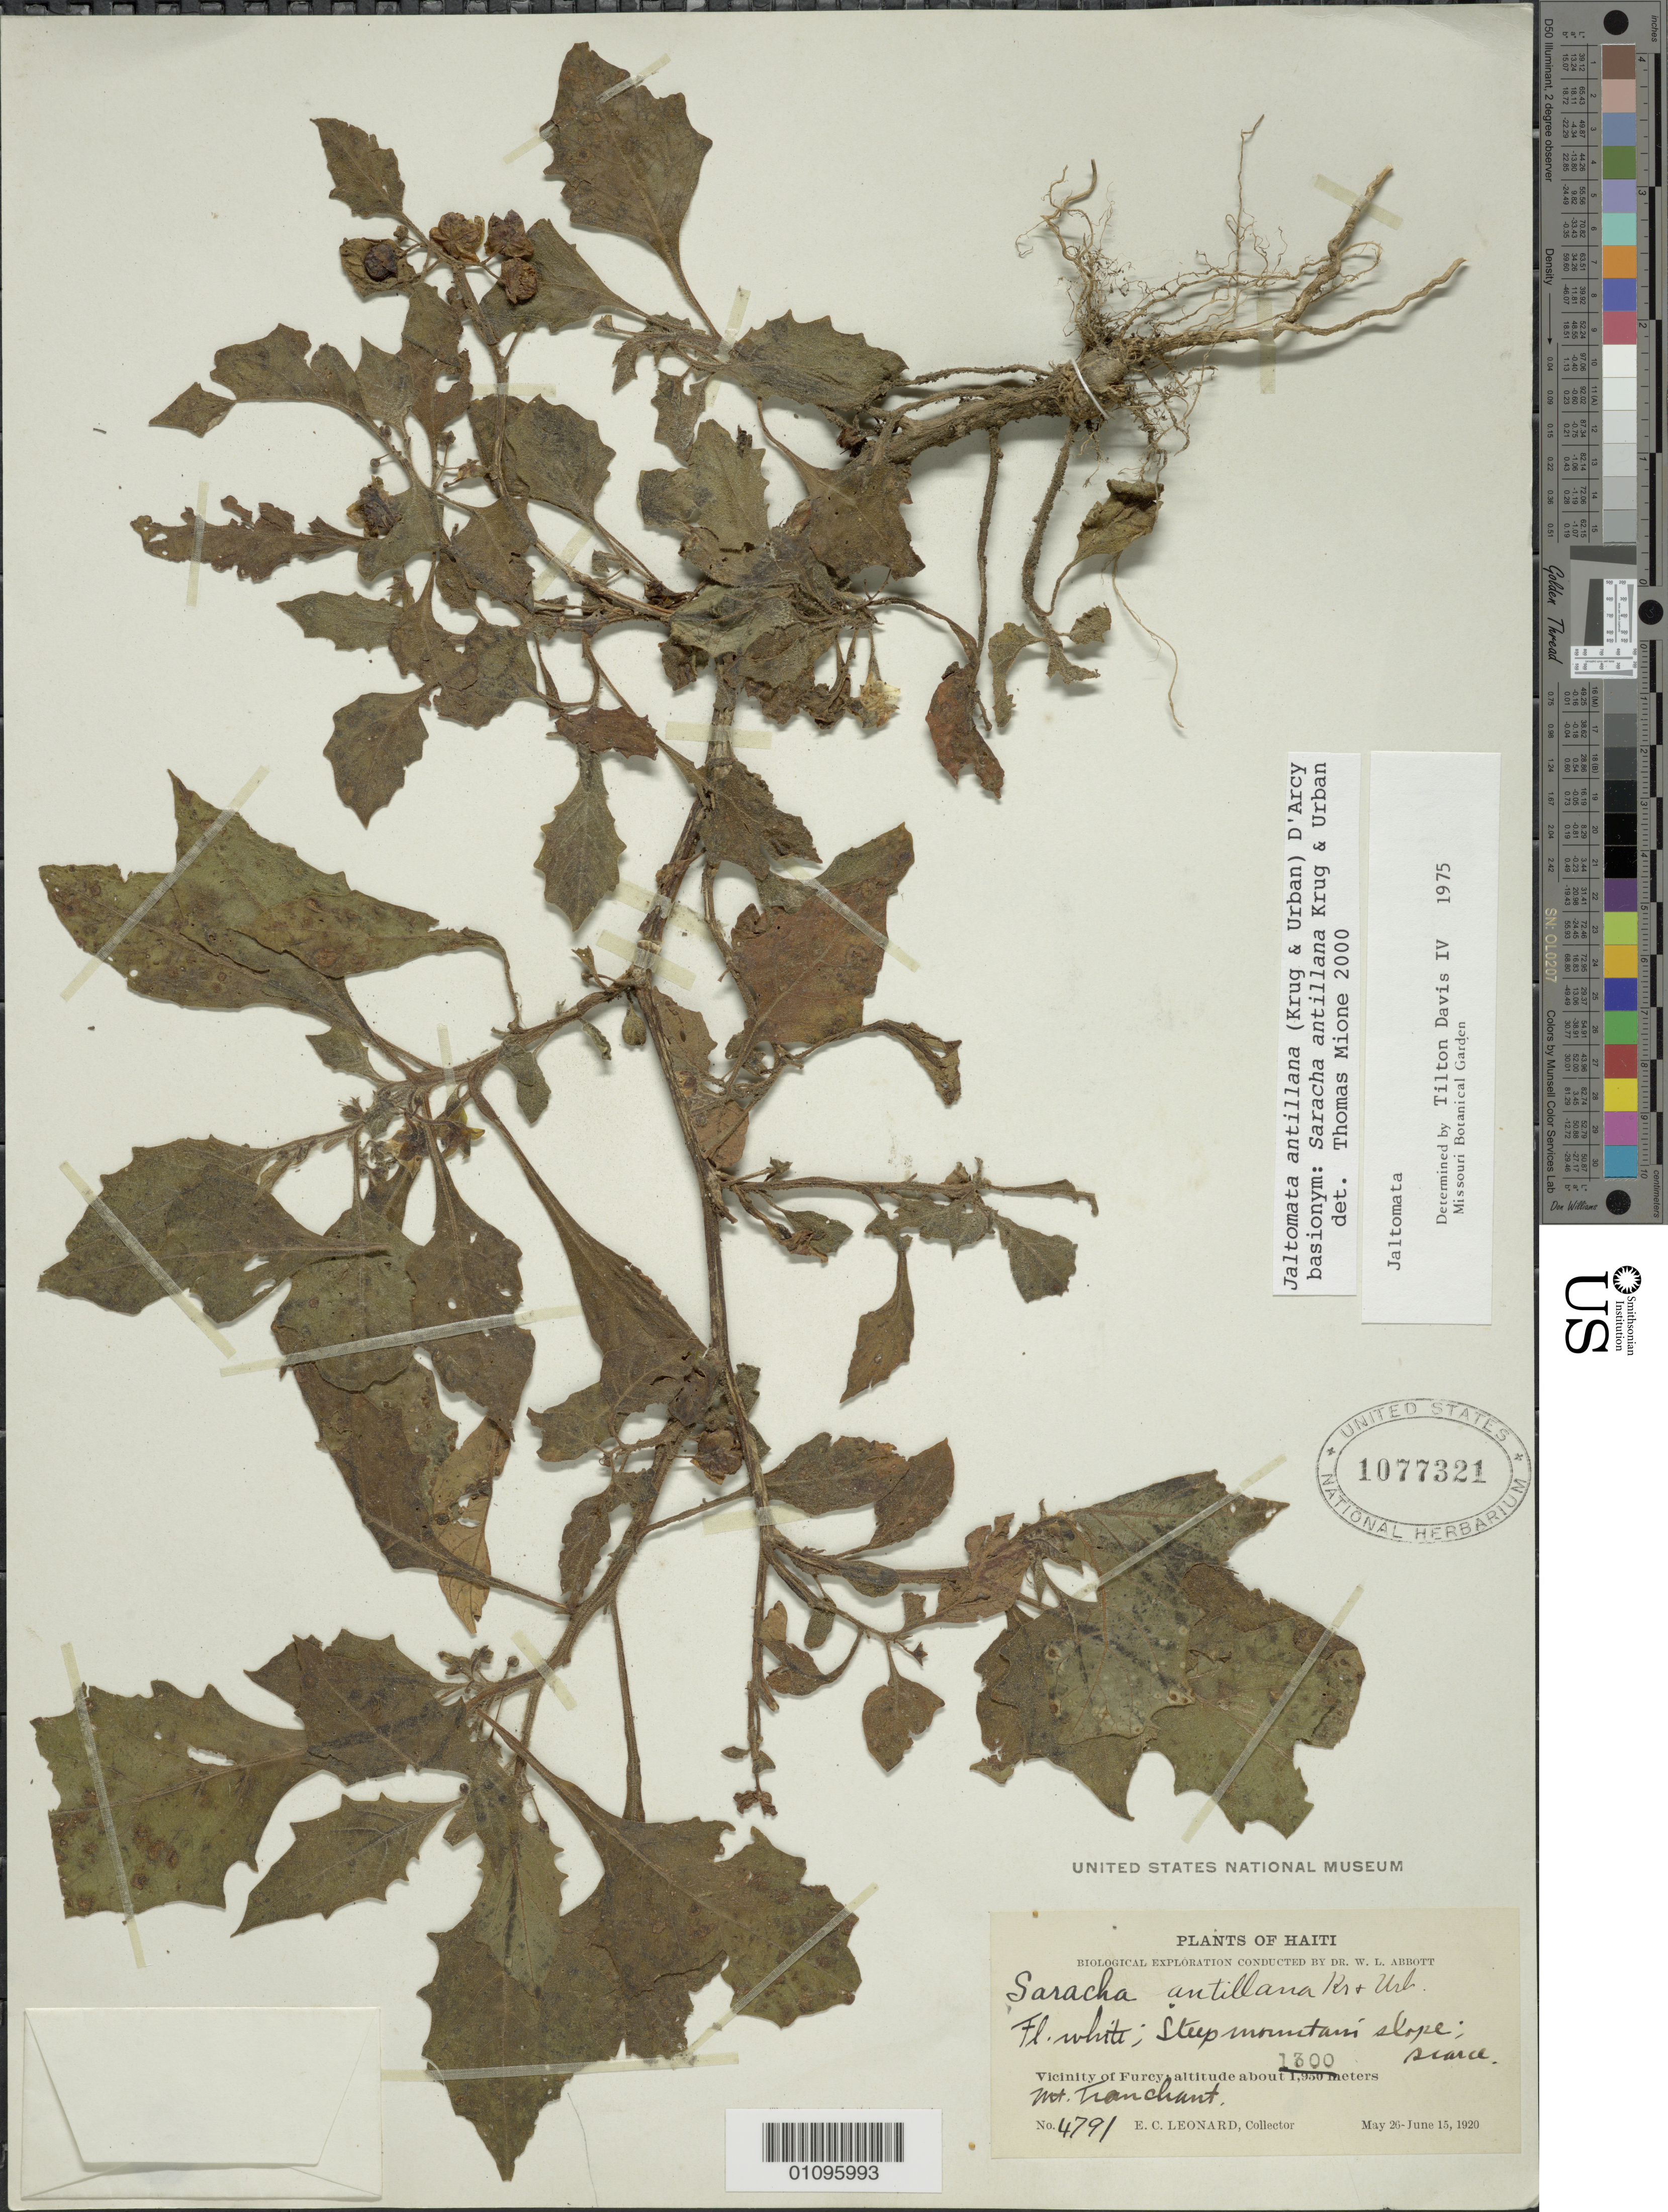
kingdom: Plantae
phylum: Tracheophyta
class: Magnoliopsida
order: Solanales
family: Solanaceae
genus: Jaltomata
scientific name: Jaltomata antillana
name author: (Krug & Urb.) D'Arcy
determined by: Mione, Thomas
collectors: E. C. Leonard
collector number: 4791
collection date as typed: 26 May 1920 to 15 Jun 1920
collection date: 1920-05-26/1920-06-15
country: Haiti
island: Hispaniola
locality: Furcey vicinity, Mt. Tranchant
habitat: Steep mountain slope; scarce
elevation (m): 1300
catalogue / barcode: US 1077321